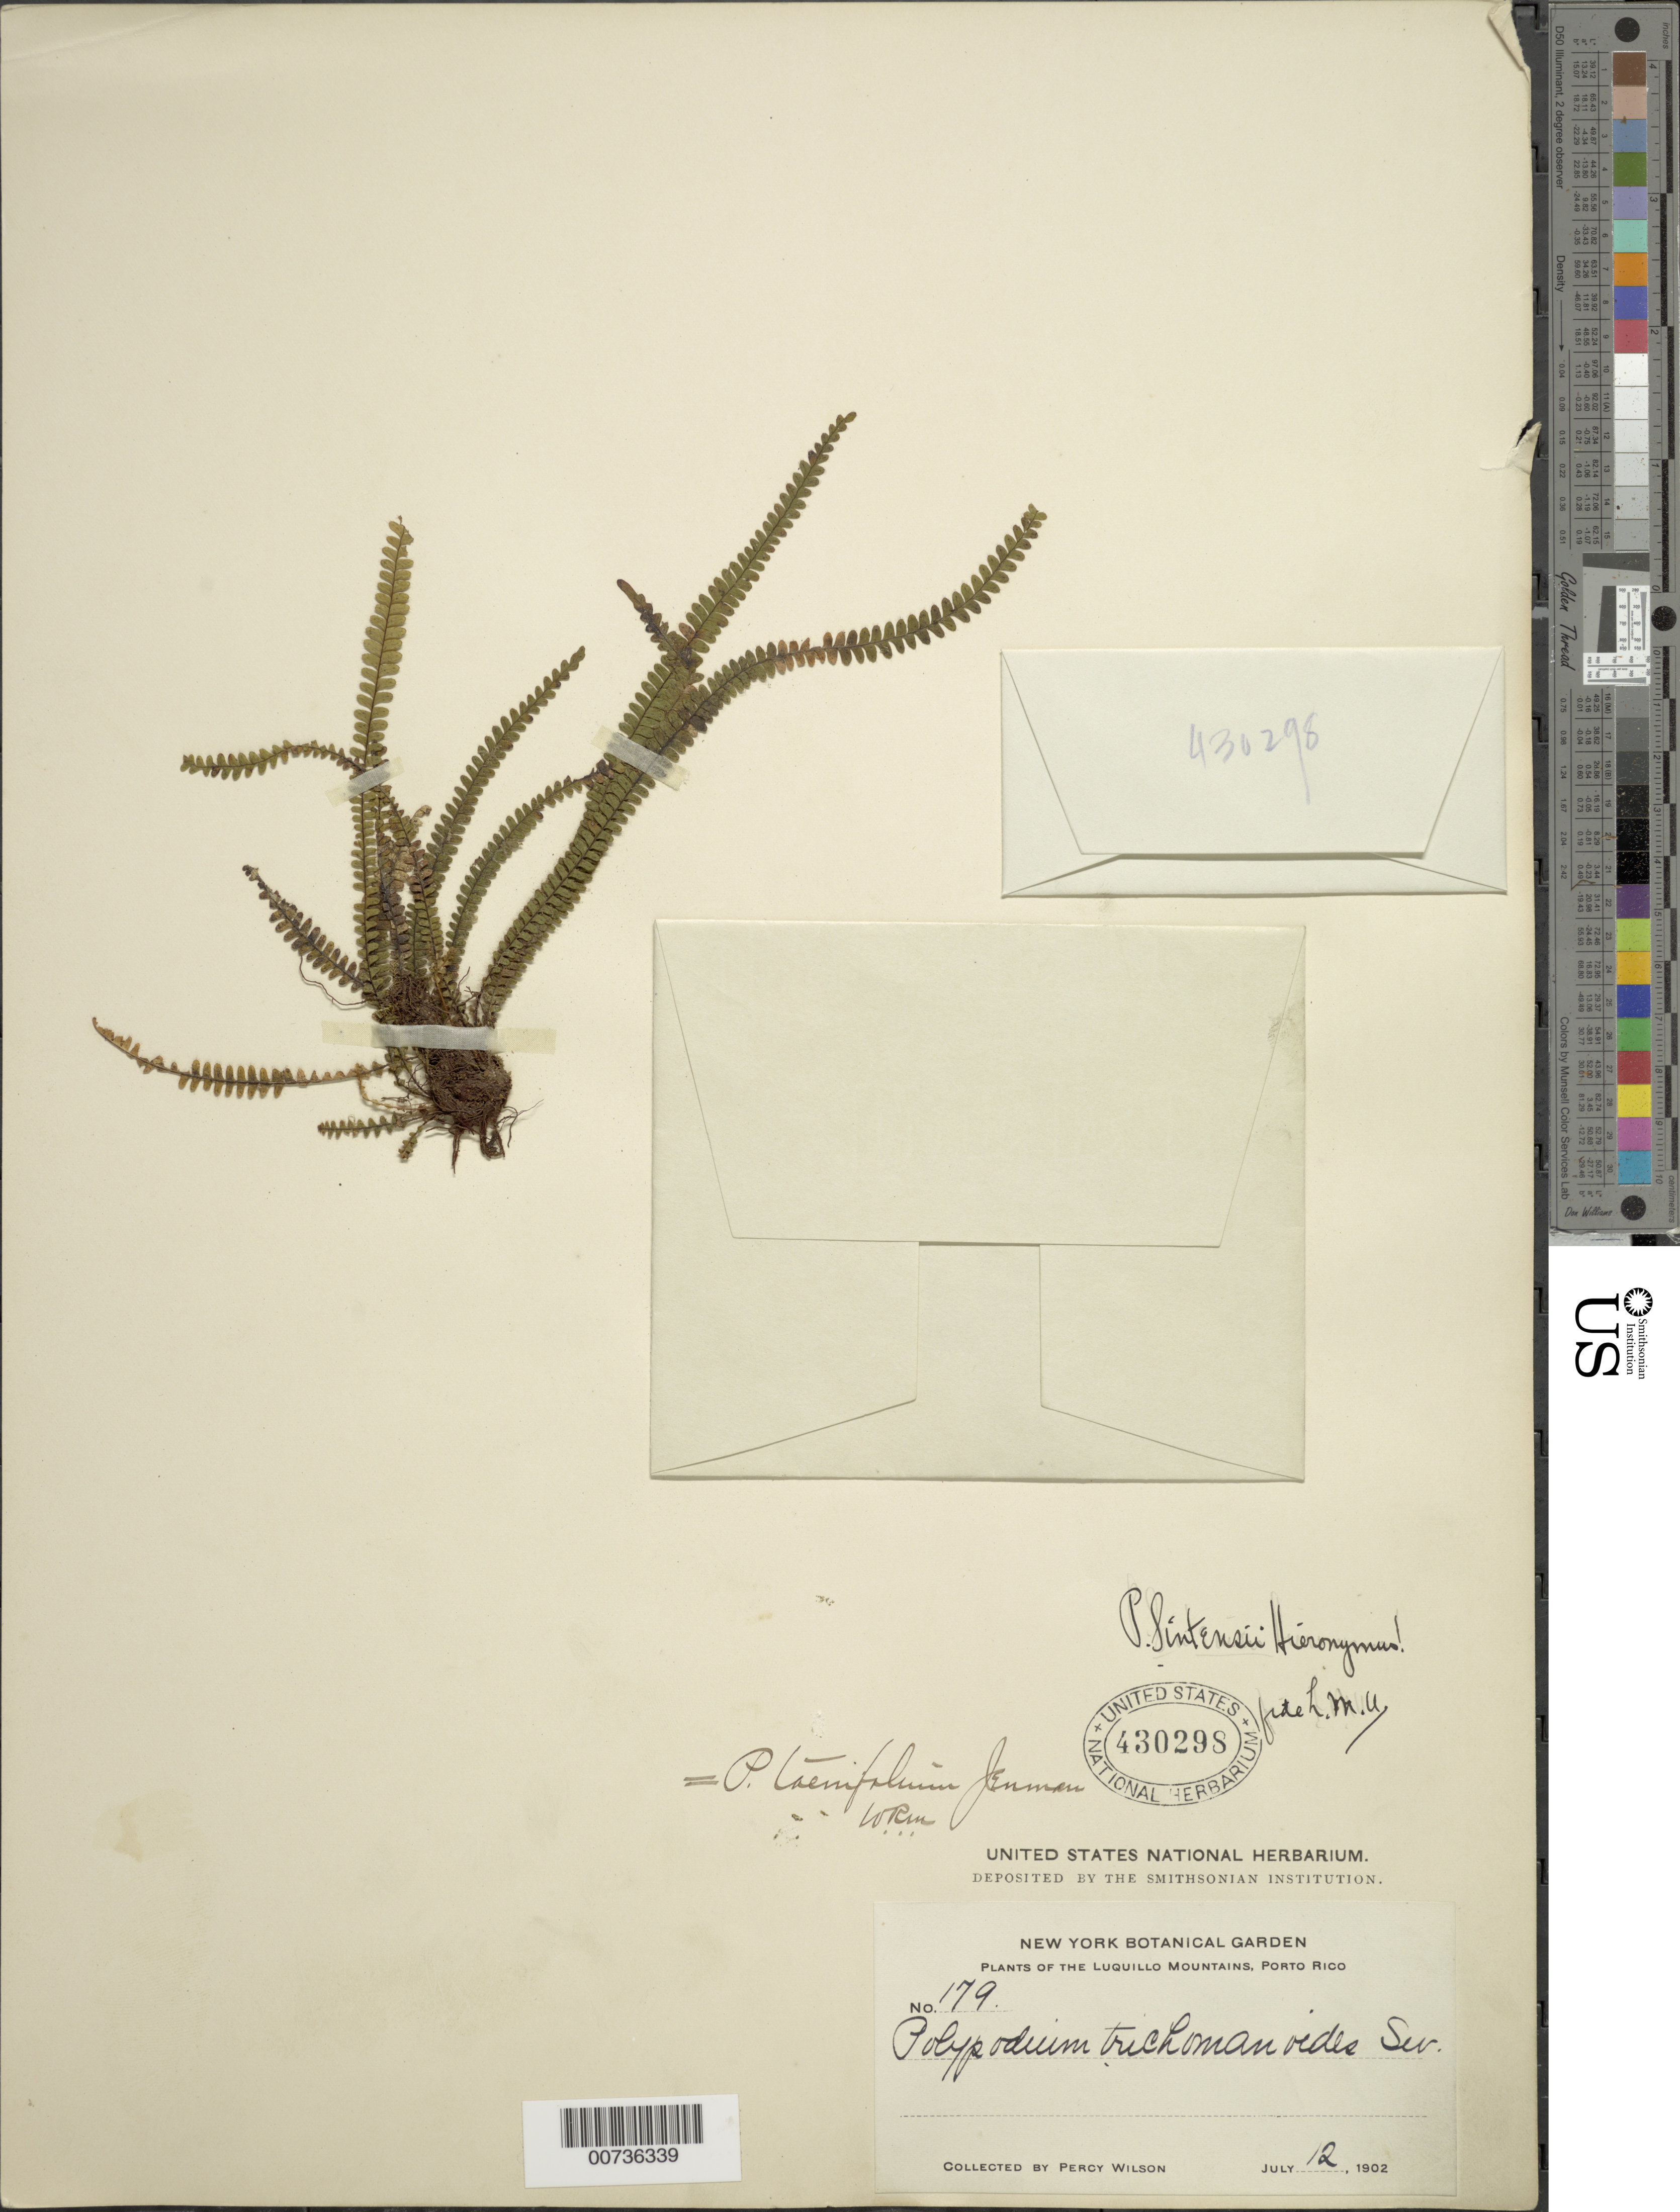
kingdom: Plantae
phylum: Tracheophyta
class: Polypodiopsida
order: Polypodiales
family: Polypodiaceae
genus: Moranopteris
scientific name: Moranopteris taenifolia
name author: (Jenman) R. Y. Hirai & J. Prado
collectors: P. Wilson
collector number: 179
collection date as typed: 12 Jul 1902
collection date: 1902-07-12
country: Puerto Rico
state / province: Luquillo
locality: Luquillo Mountains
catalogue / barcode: US 430298